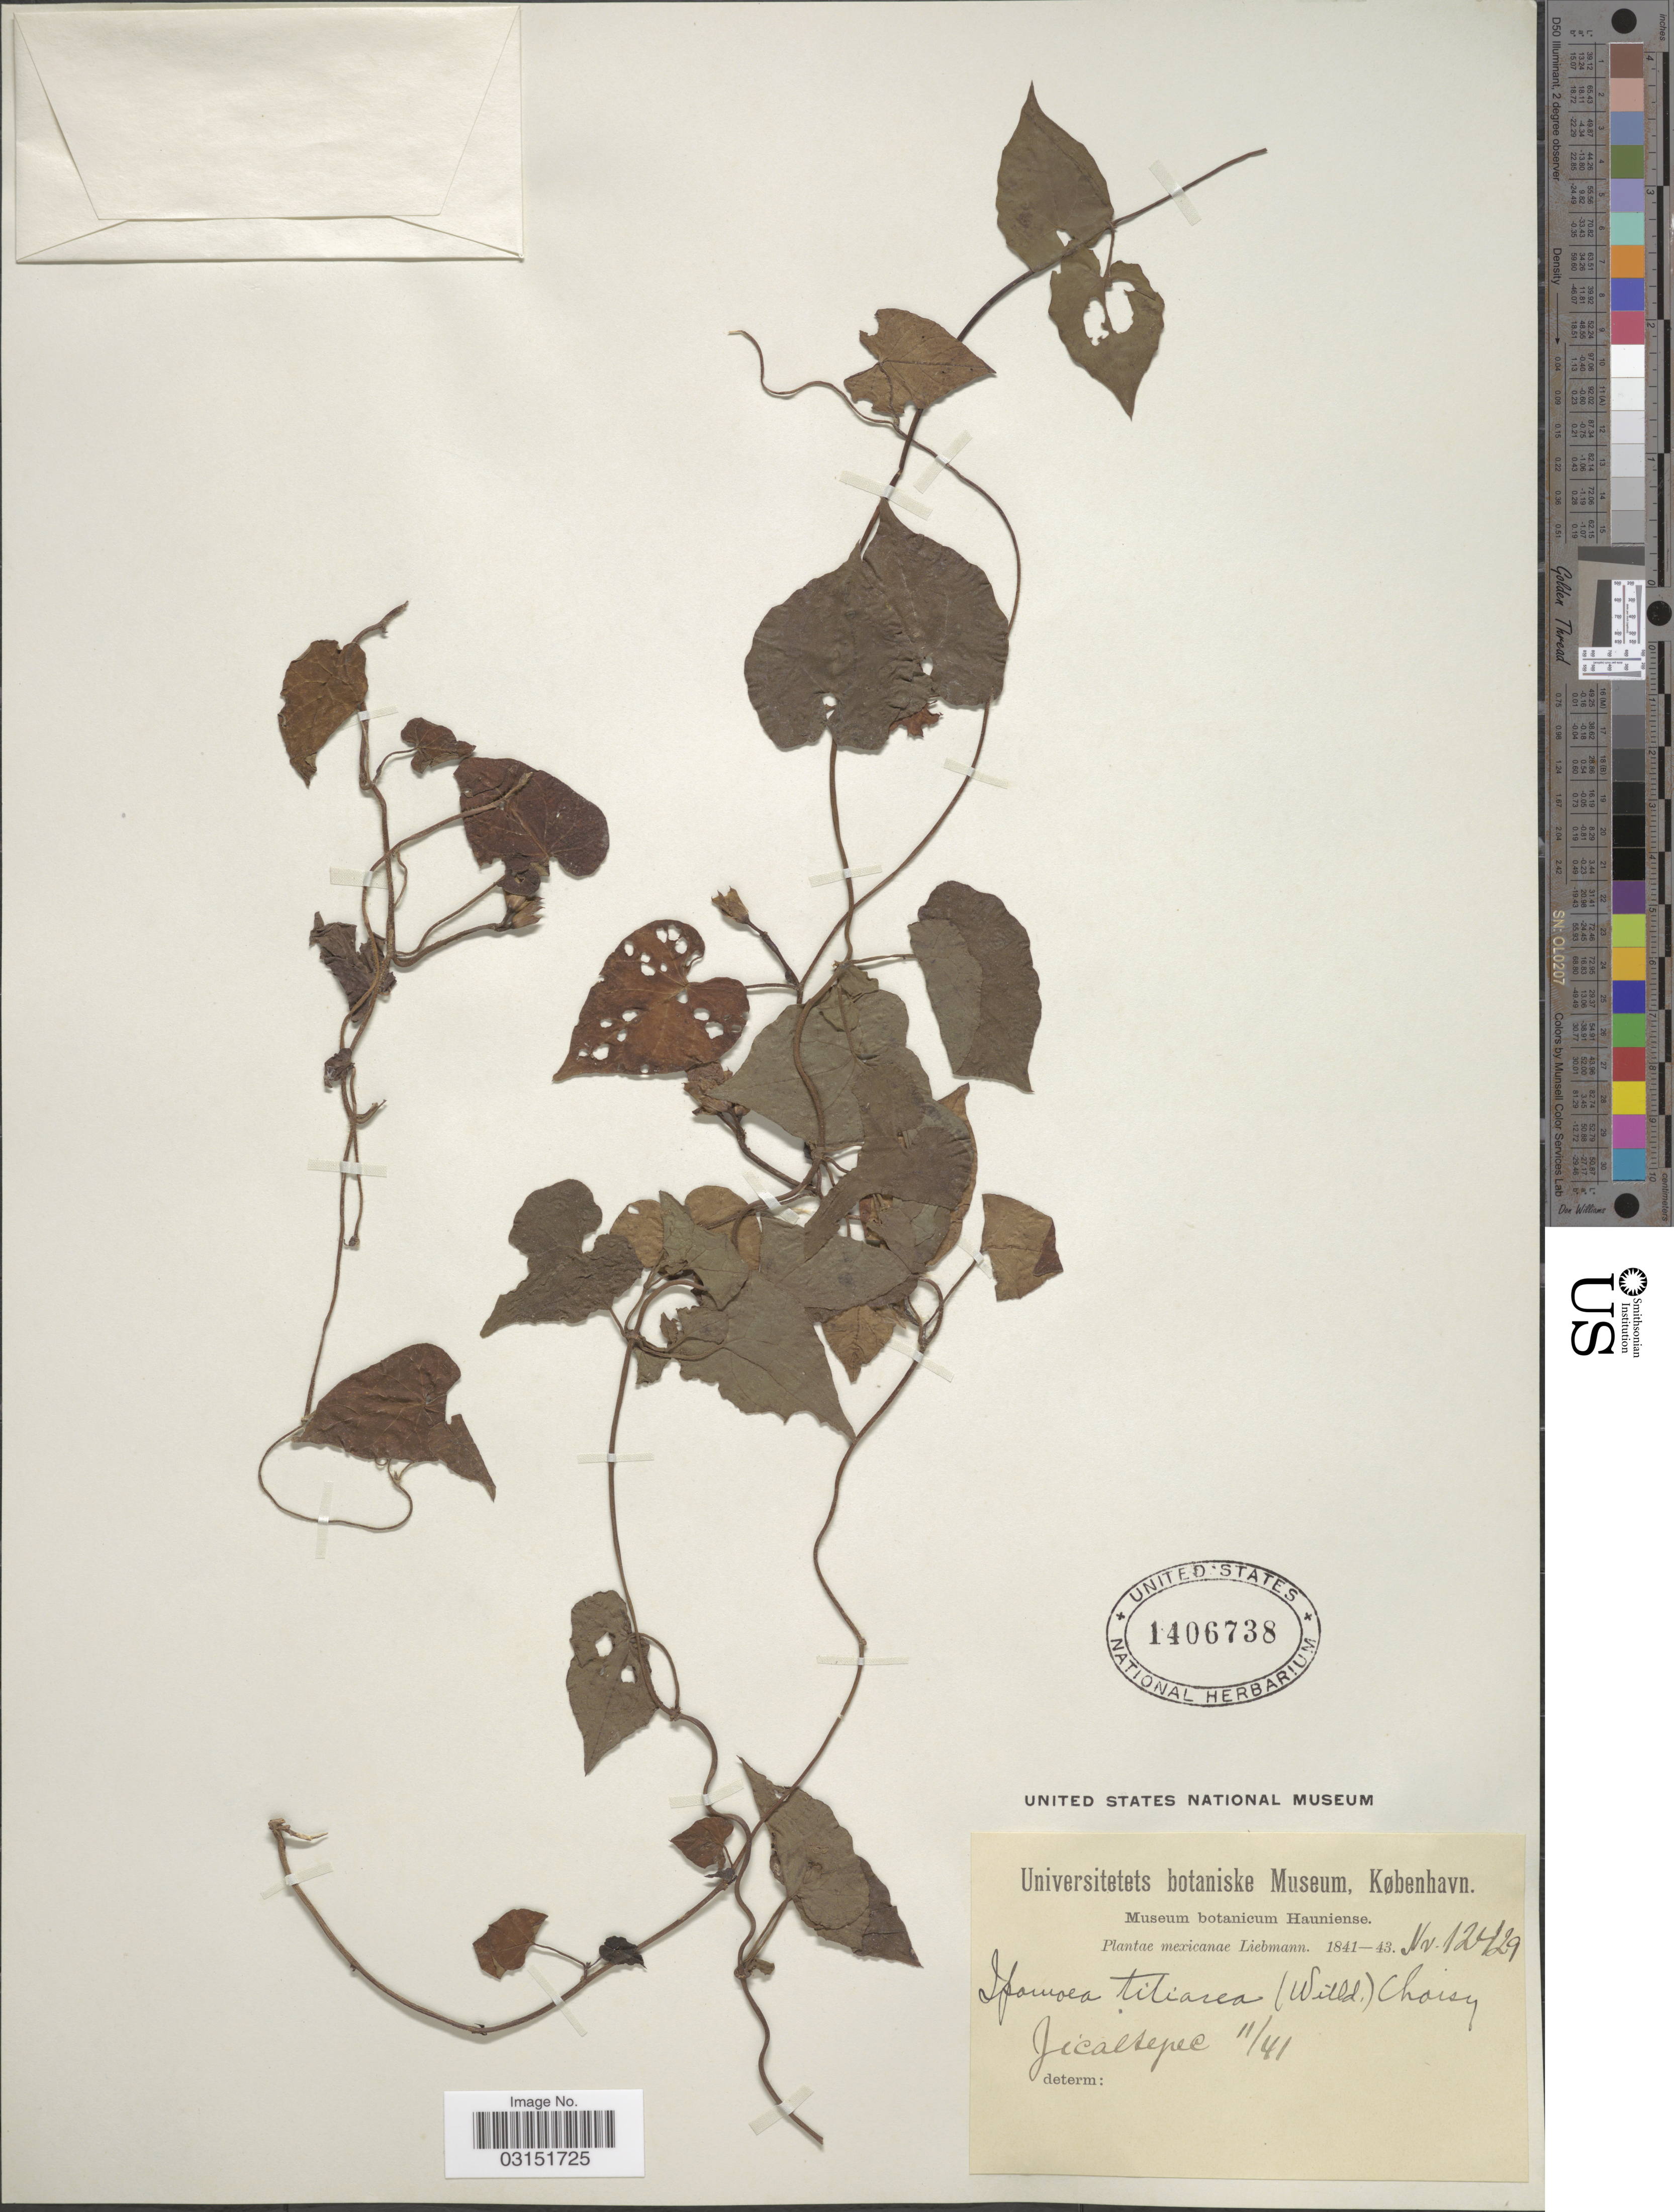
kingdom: Plantae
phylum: Tracheophyta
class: Magnoliopsida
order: Solanales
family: Convolvulaceae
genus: Ipomoea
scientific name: Ipomoea triloba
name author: L.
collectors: Liebmann, --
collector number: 12429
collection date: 1841-11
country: Mexico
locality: Jicaltepec.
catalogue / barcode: US 1406738